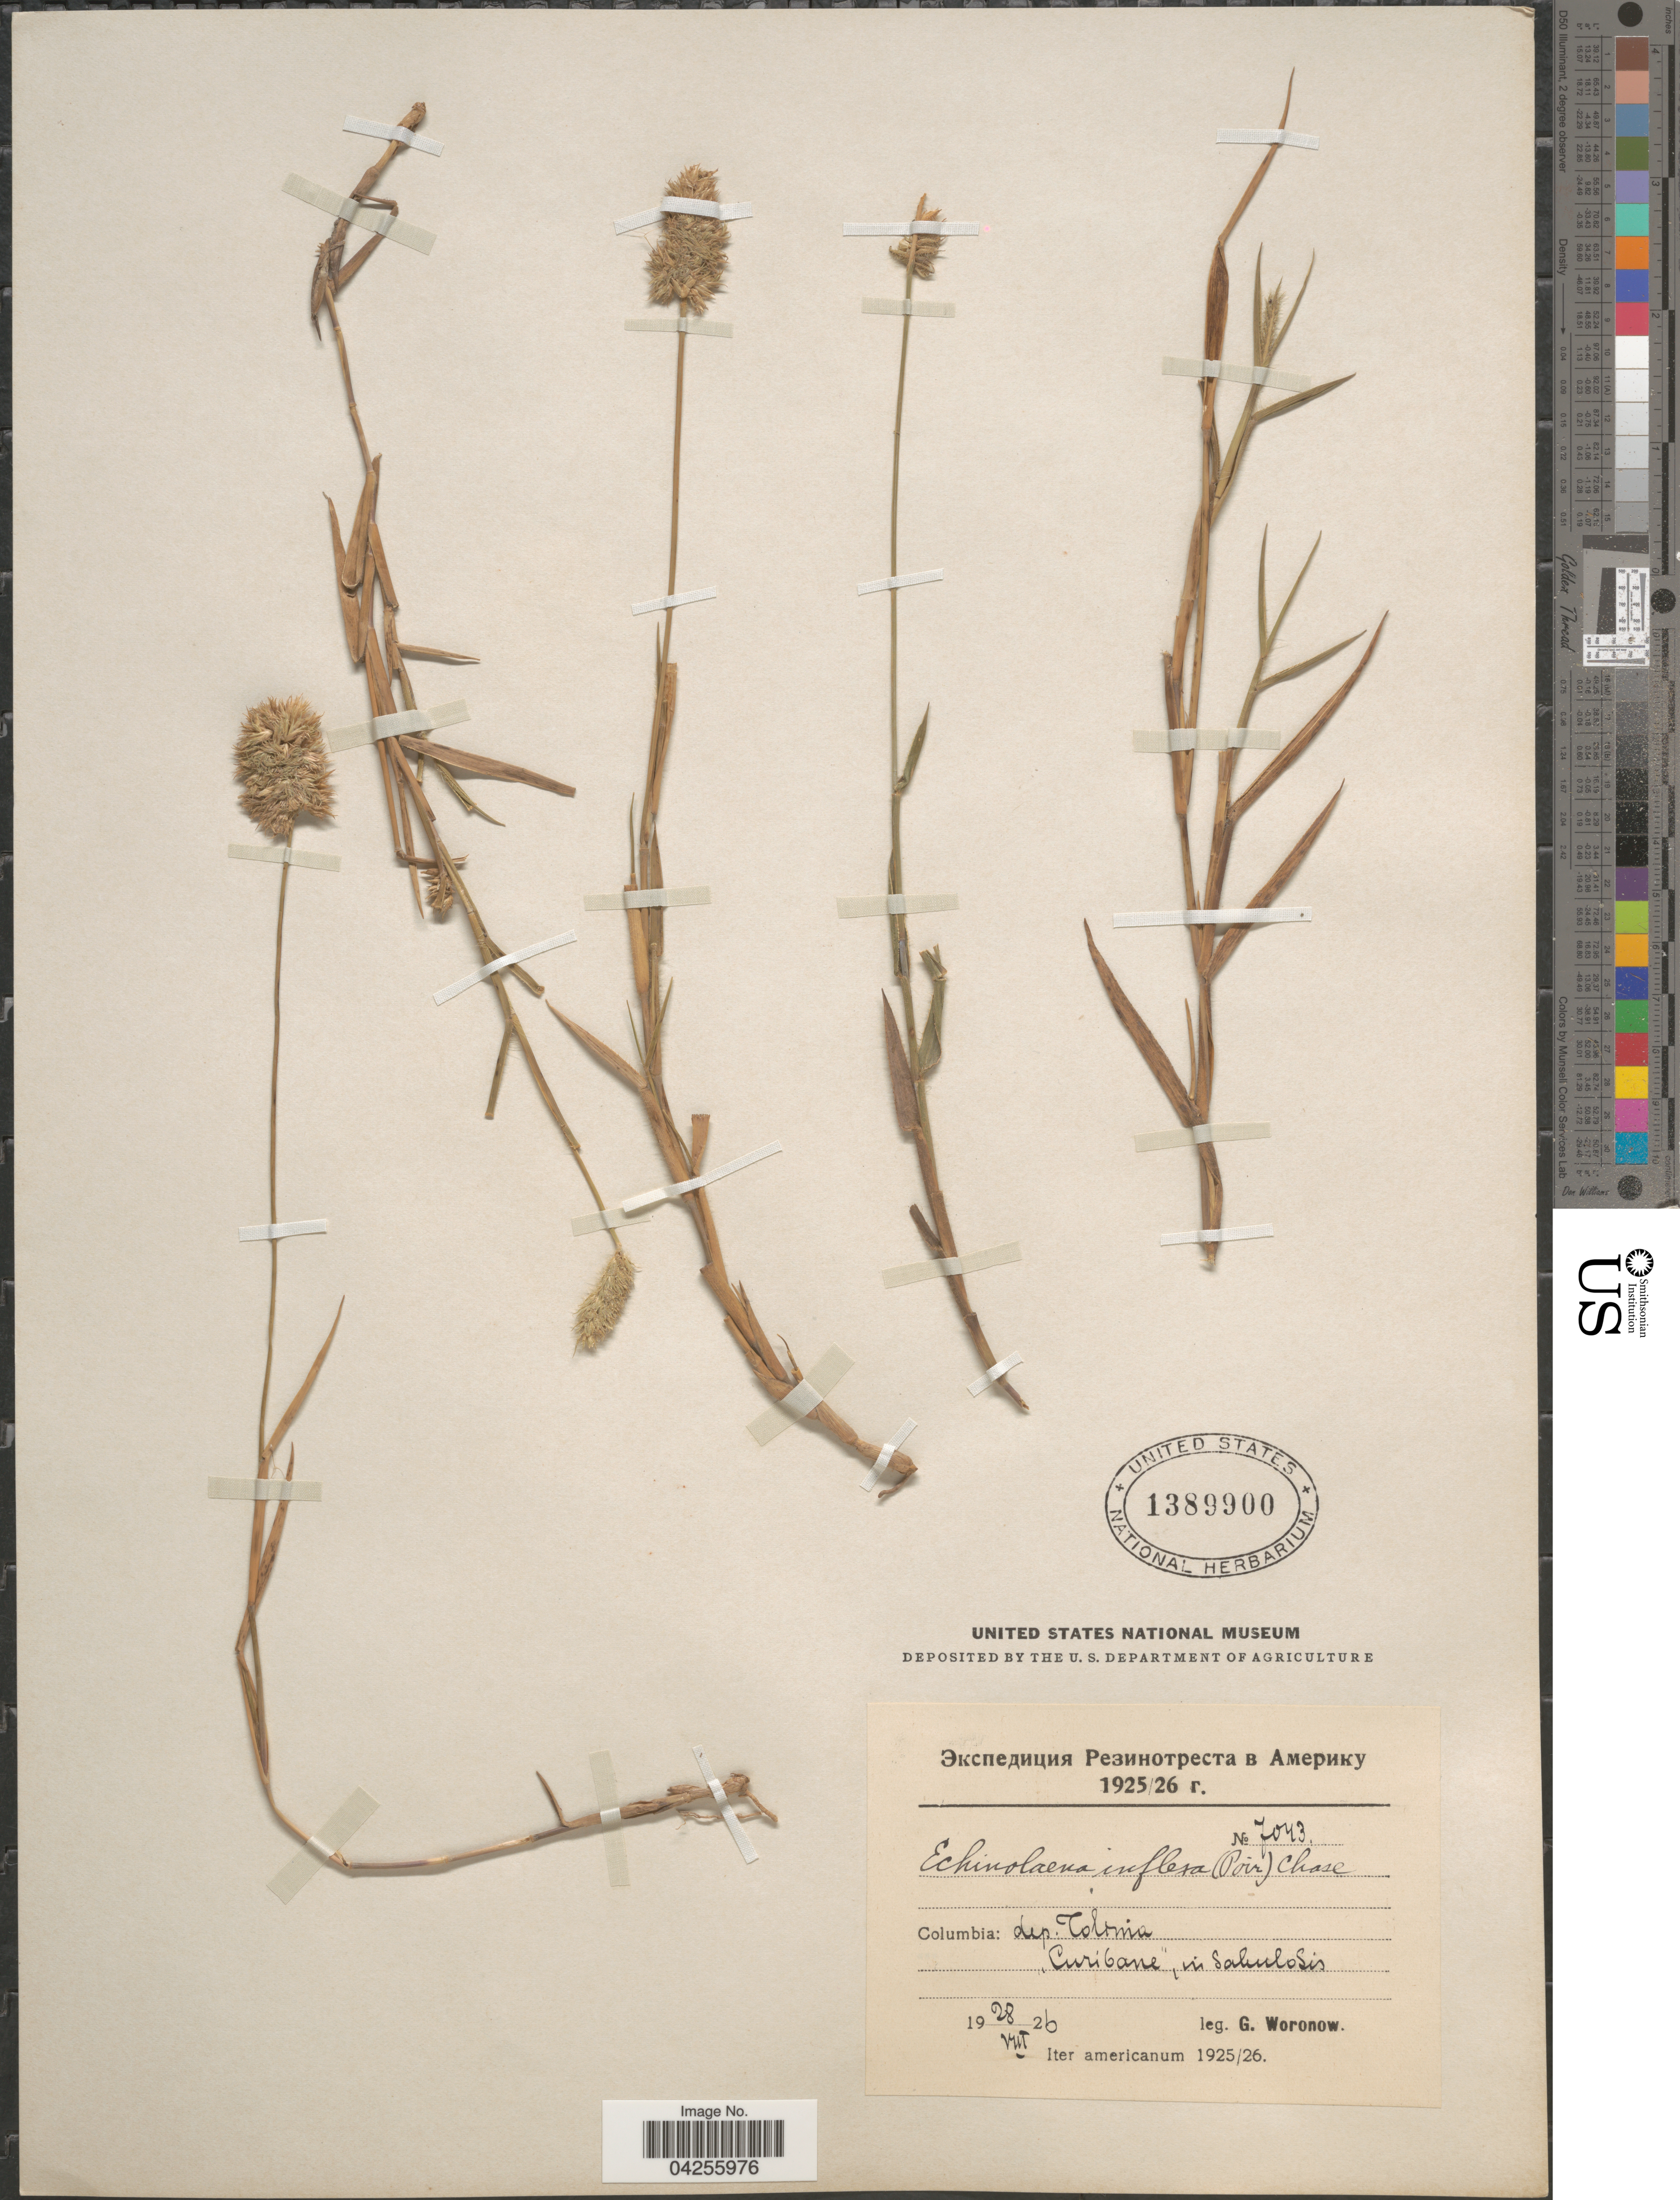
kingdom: Plantae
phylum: Tracheophyta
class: Liliopsida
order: Poales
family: Poaceae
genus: Echinolaena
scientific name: Echinolaena inflexa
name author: (Poir.) Chase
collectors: G. Woronow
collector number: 7043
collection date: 1926-08-28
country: Colombia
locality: Columbia: dep. Colonia. "Curibane", in sabulosis. Iter americanum 1925/26.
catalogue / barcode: US 1389900